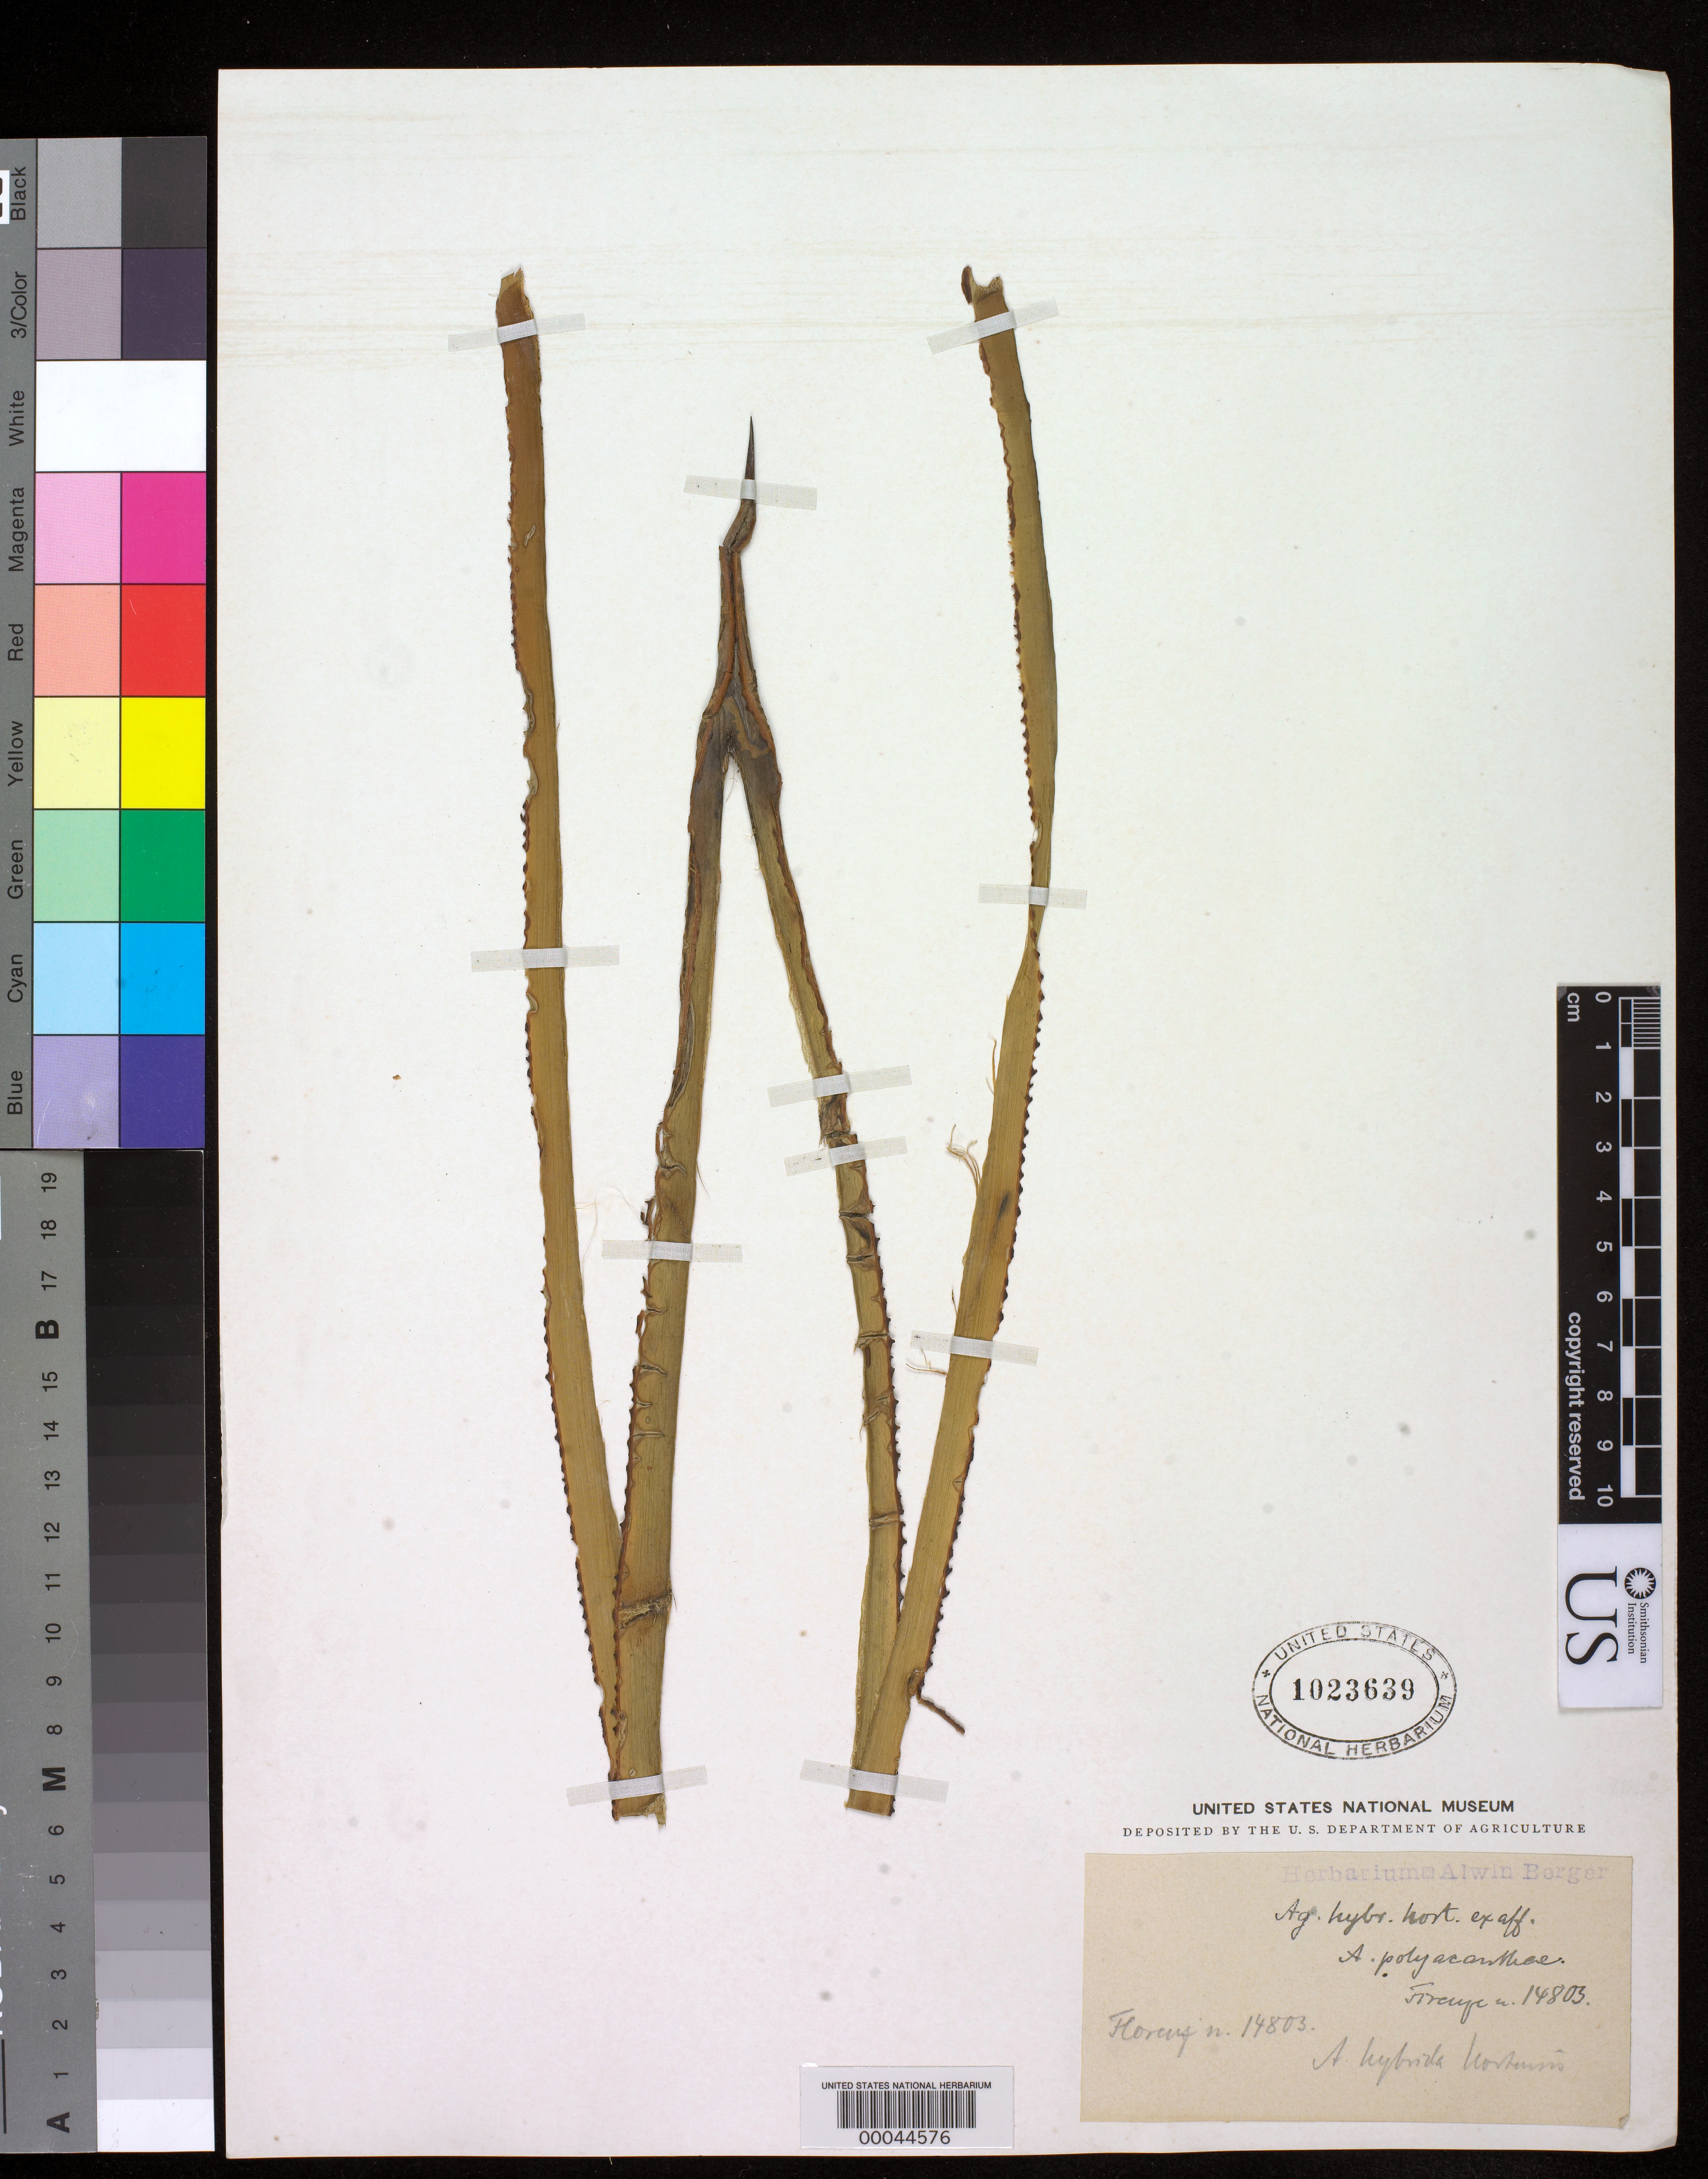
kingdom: Plantae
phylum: Tracheophyta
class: Liliopsida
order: Asparagales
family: Asparagaceae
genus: Agave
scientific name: Agave polyacantha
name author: Haw.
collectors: ex herb. A. Berger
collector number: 14803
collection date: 1909-06-02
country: Mexico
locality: Cultivated at La Mortola, Italy.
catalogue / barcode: US 1023639